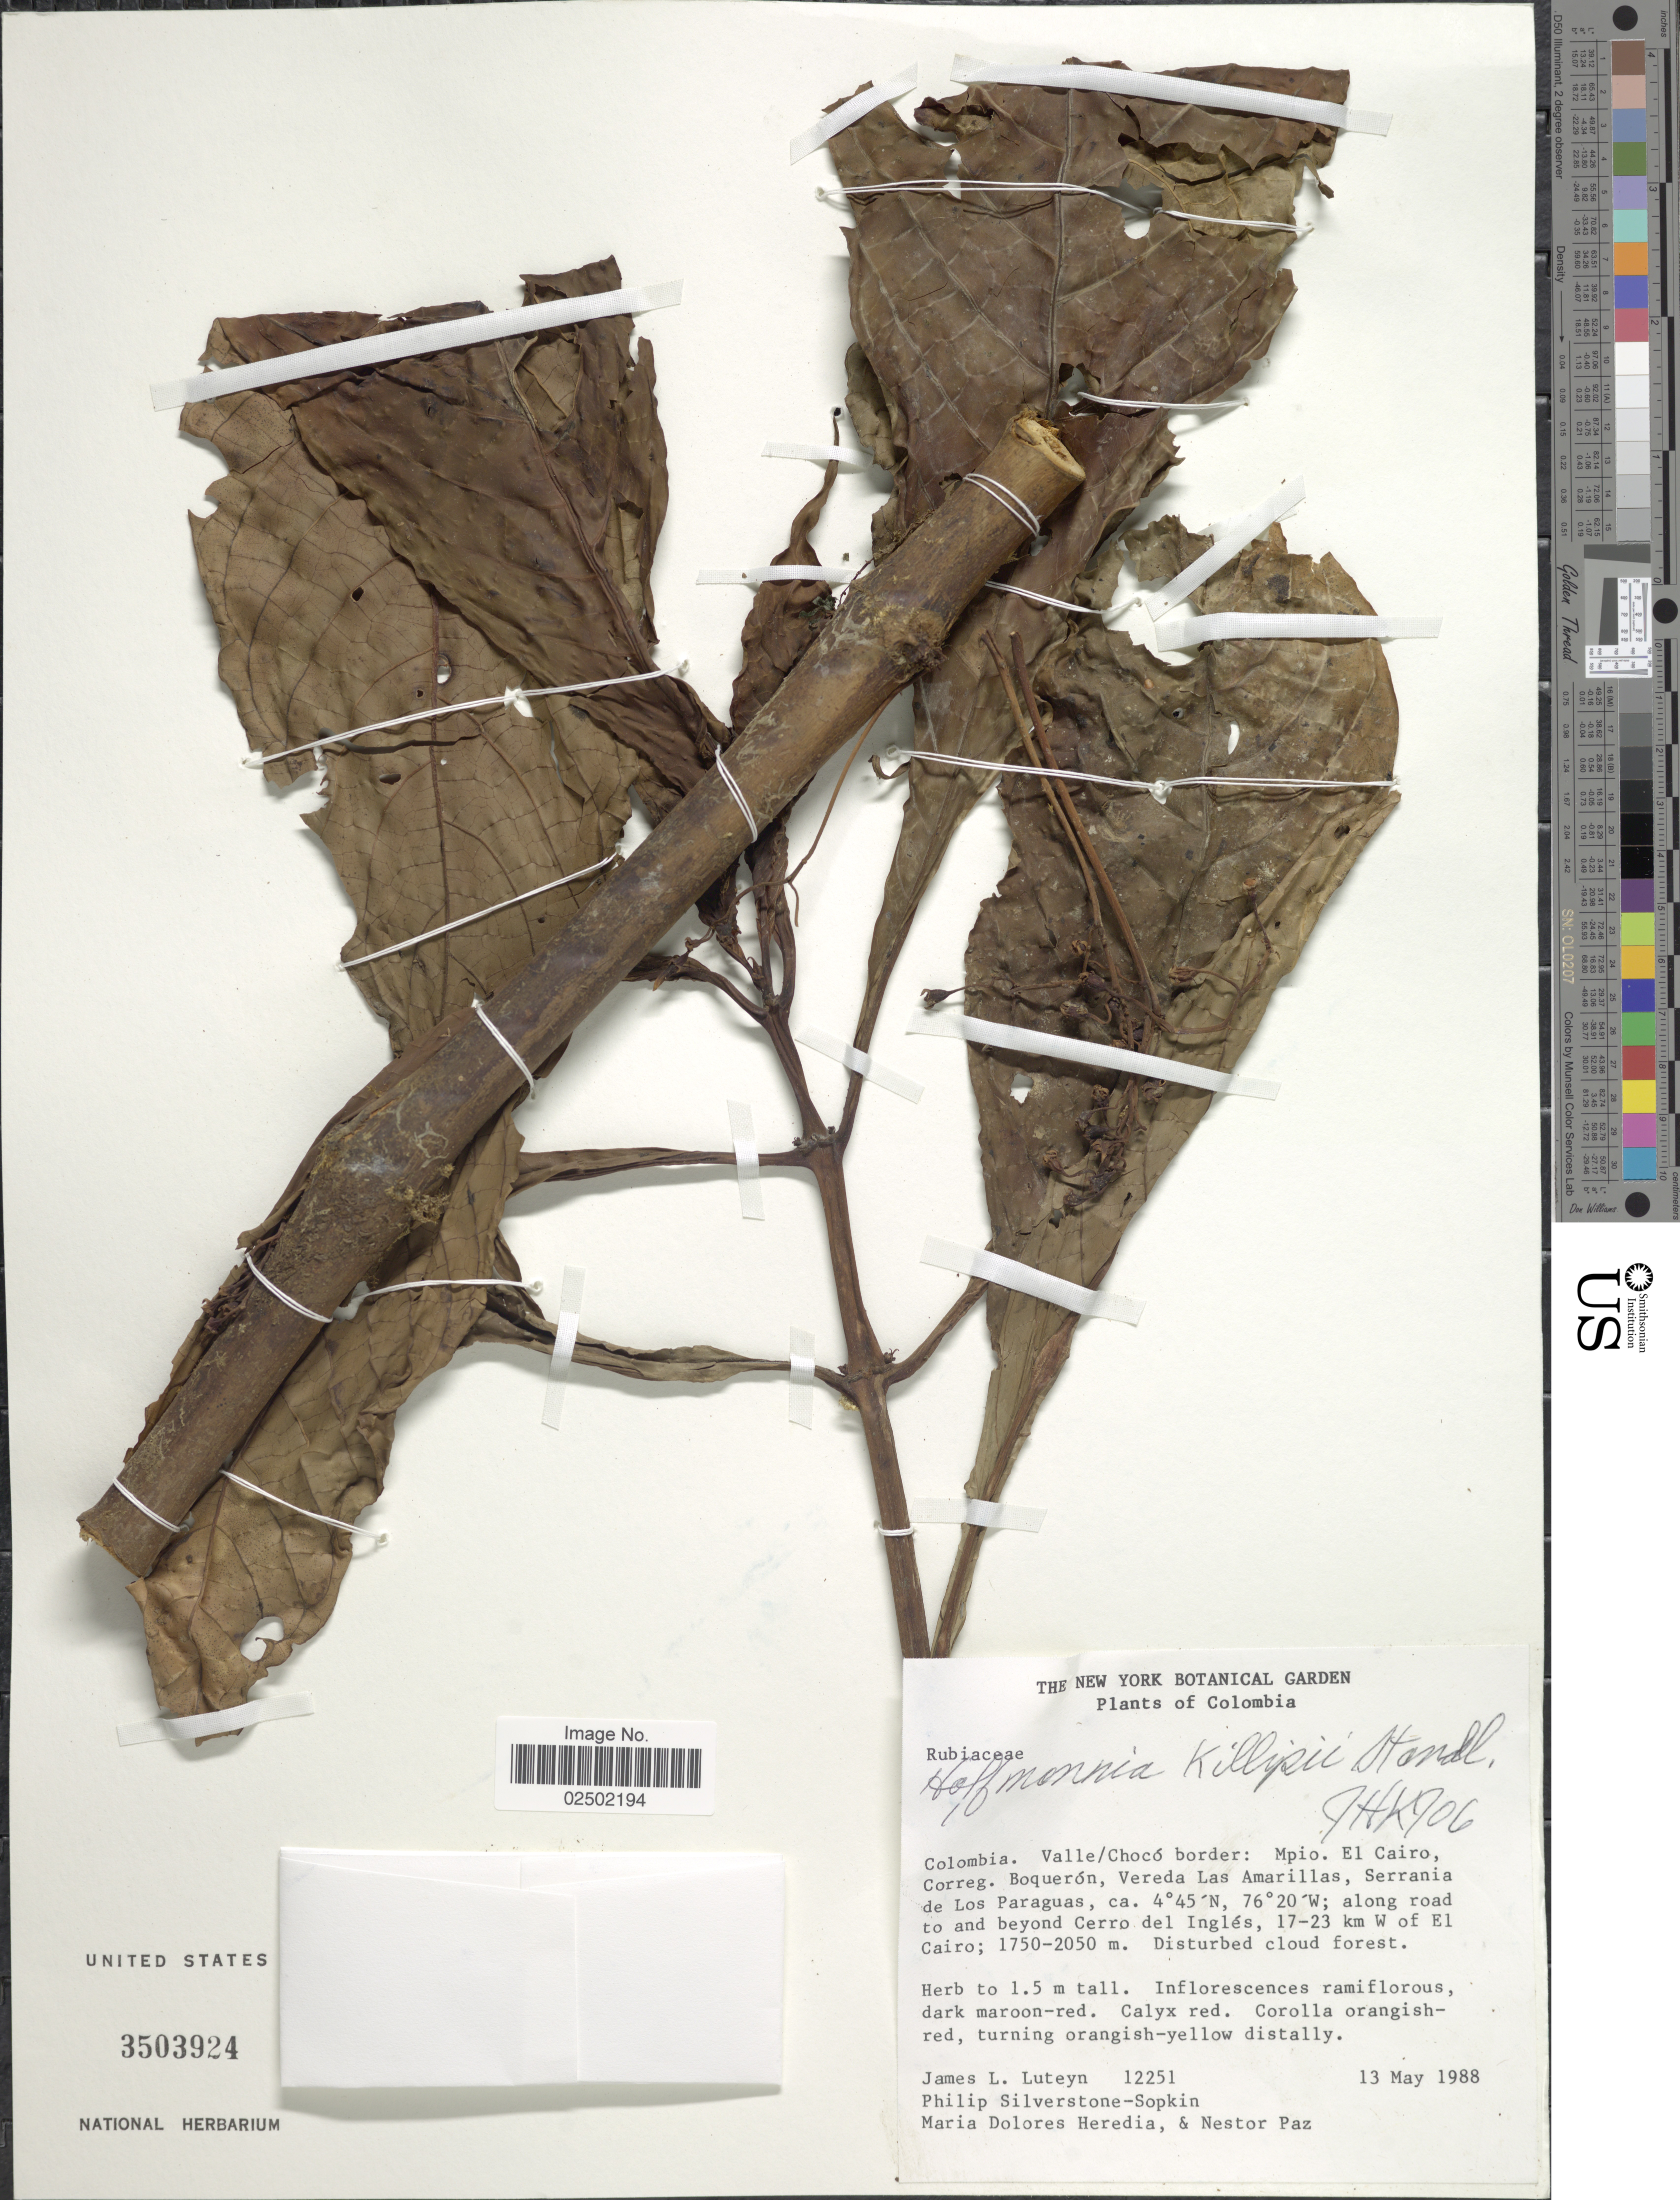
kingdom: Plantae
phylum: Tracheophyta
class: Magnoliopsida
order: Gentianales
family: Rubiaceae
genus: Hoffmannia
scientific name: Hoffmannia killipii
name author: Standl.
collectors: J. L. Luteyn, P. A. Silverstone-Sopkin, M. Dolores Heredia & N. Paz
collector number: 12251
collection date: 1988-05-13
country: Colombia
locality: Colombia, Valle/Choco border: Mpio. El Cairo, Correg. Boqueron, Vereda Las Amarillas, Serrania de Los Paraguas, along road to and beyond Cerro del Ingles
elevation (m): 1750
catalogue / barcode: US 3503924